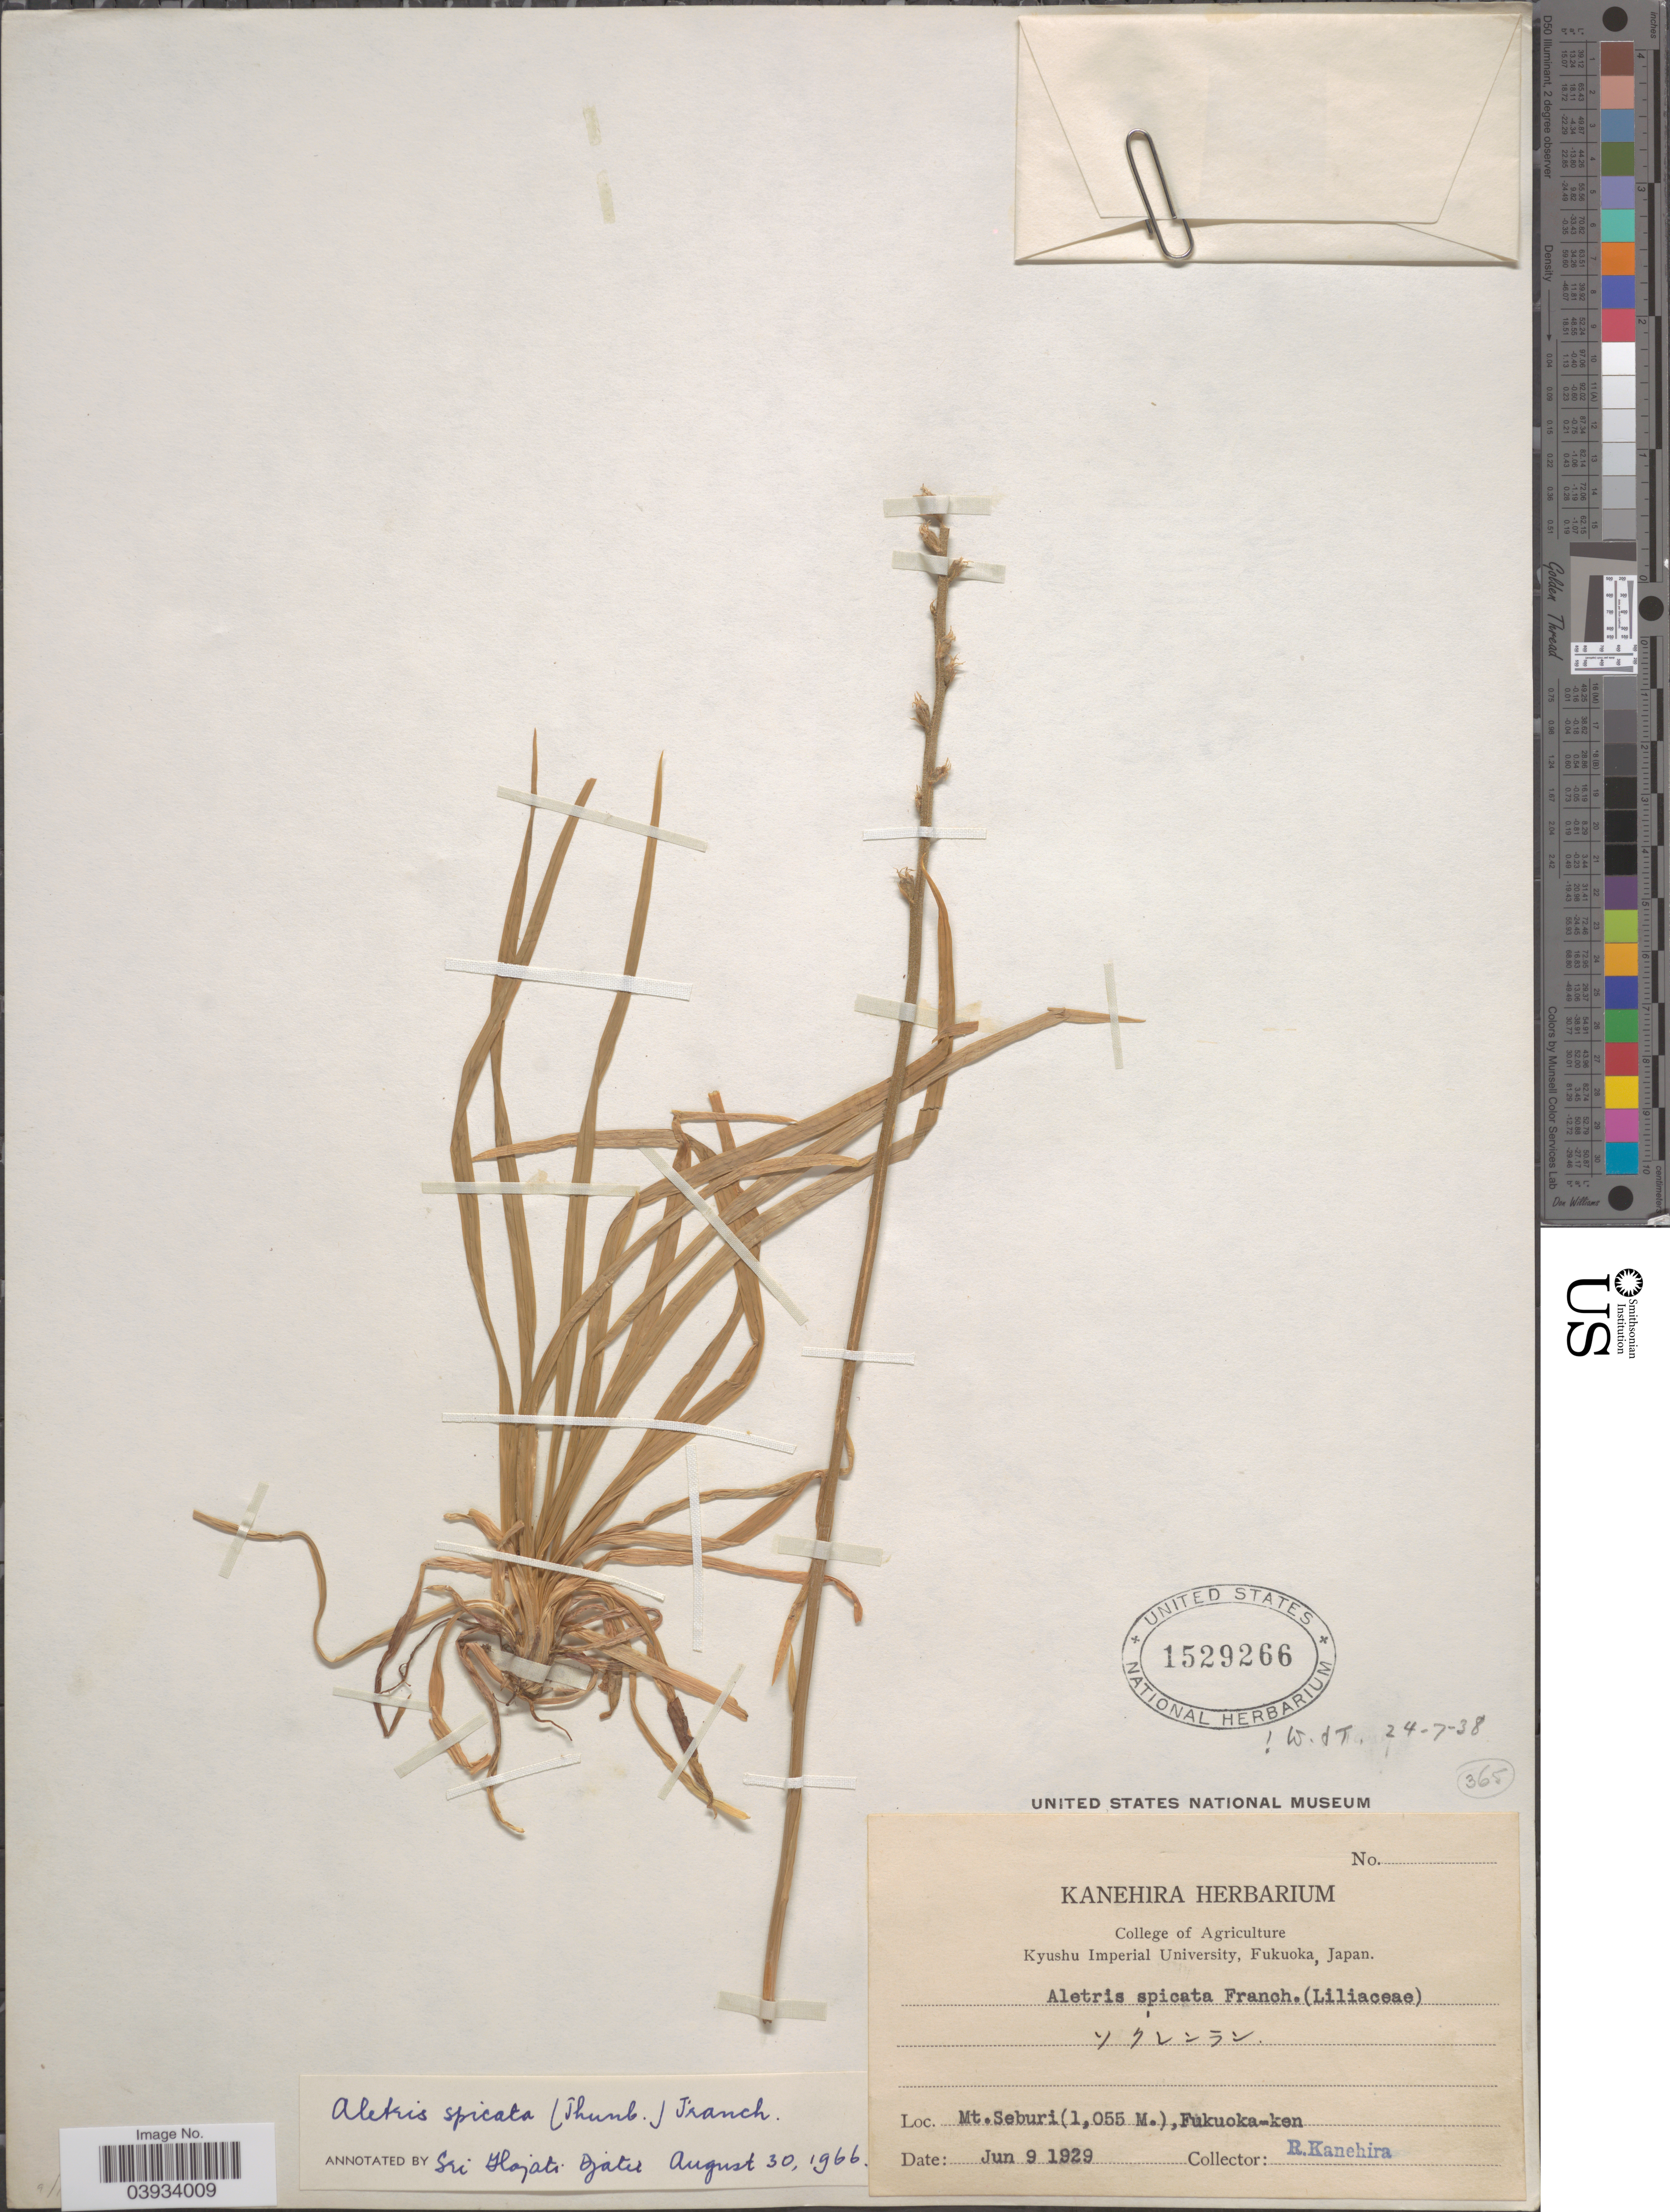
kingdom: Plantae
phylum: Tracheophyta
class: Liliopsida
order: Dioscoreales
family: Nartheciaceae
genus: Aletris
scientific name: Aletris spicata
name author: (Thunb.) Franch.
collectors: R. Kanehira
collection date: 1929-06-09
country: Japan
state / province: Hukuoka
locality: Mt. Seburi, Fukuoka-ken.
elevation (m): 1055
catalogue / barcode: US 1529266